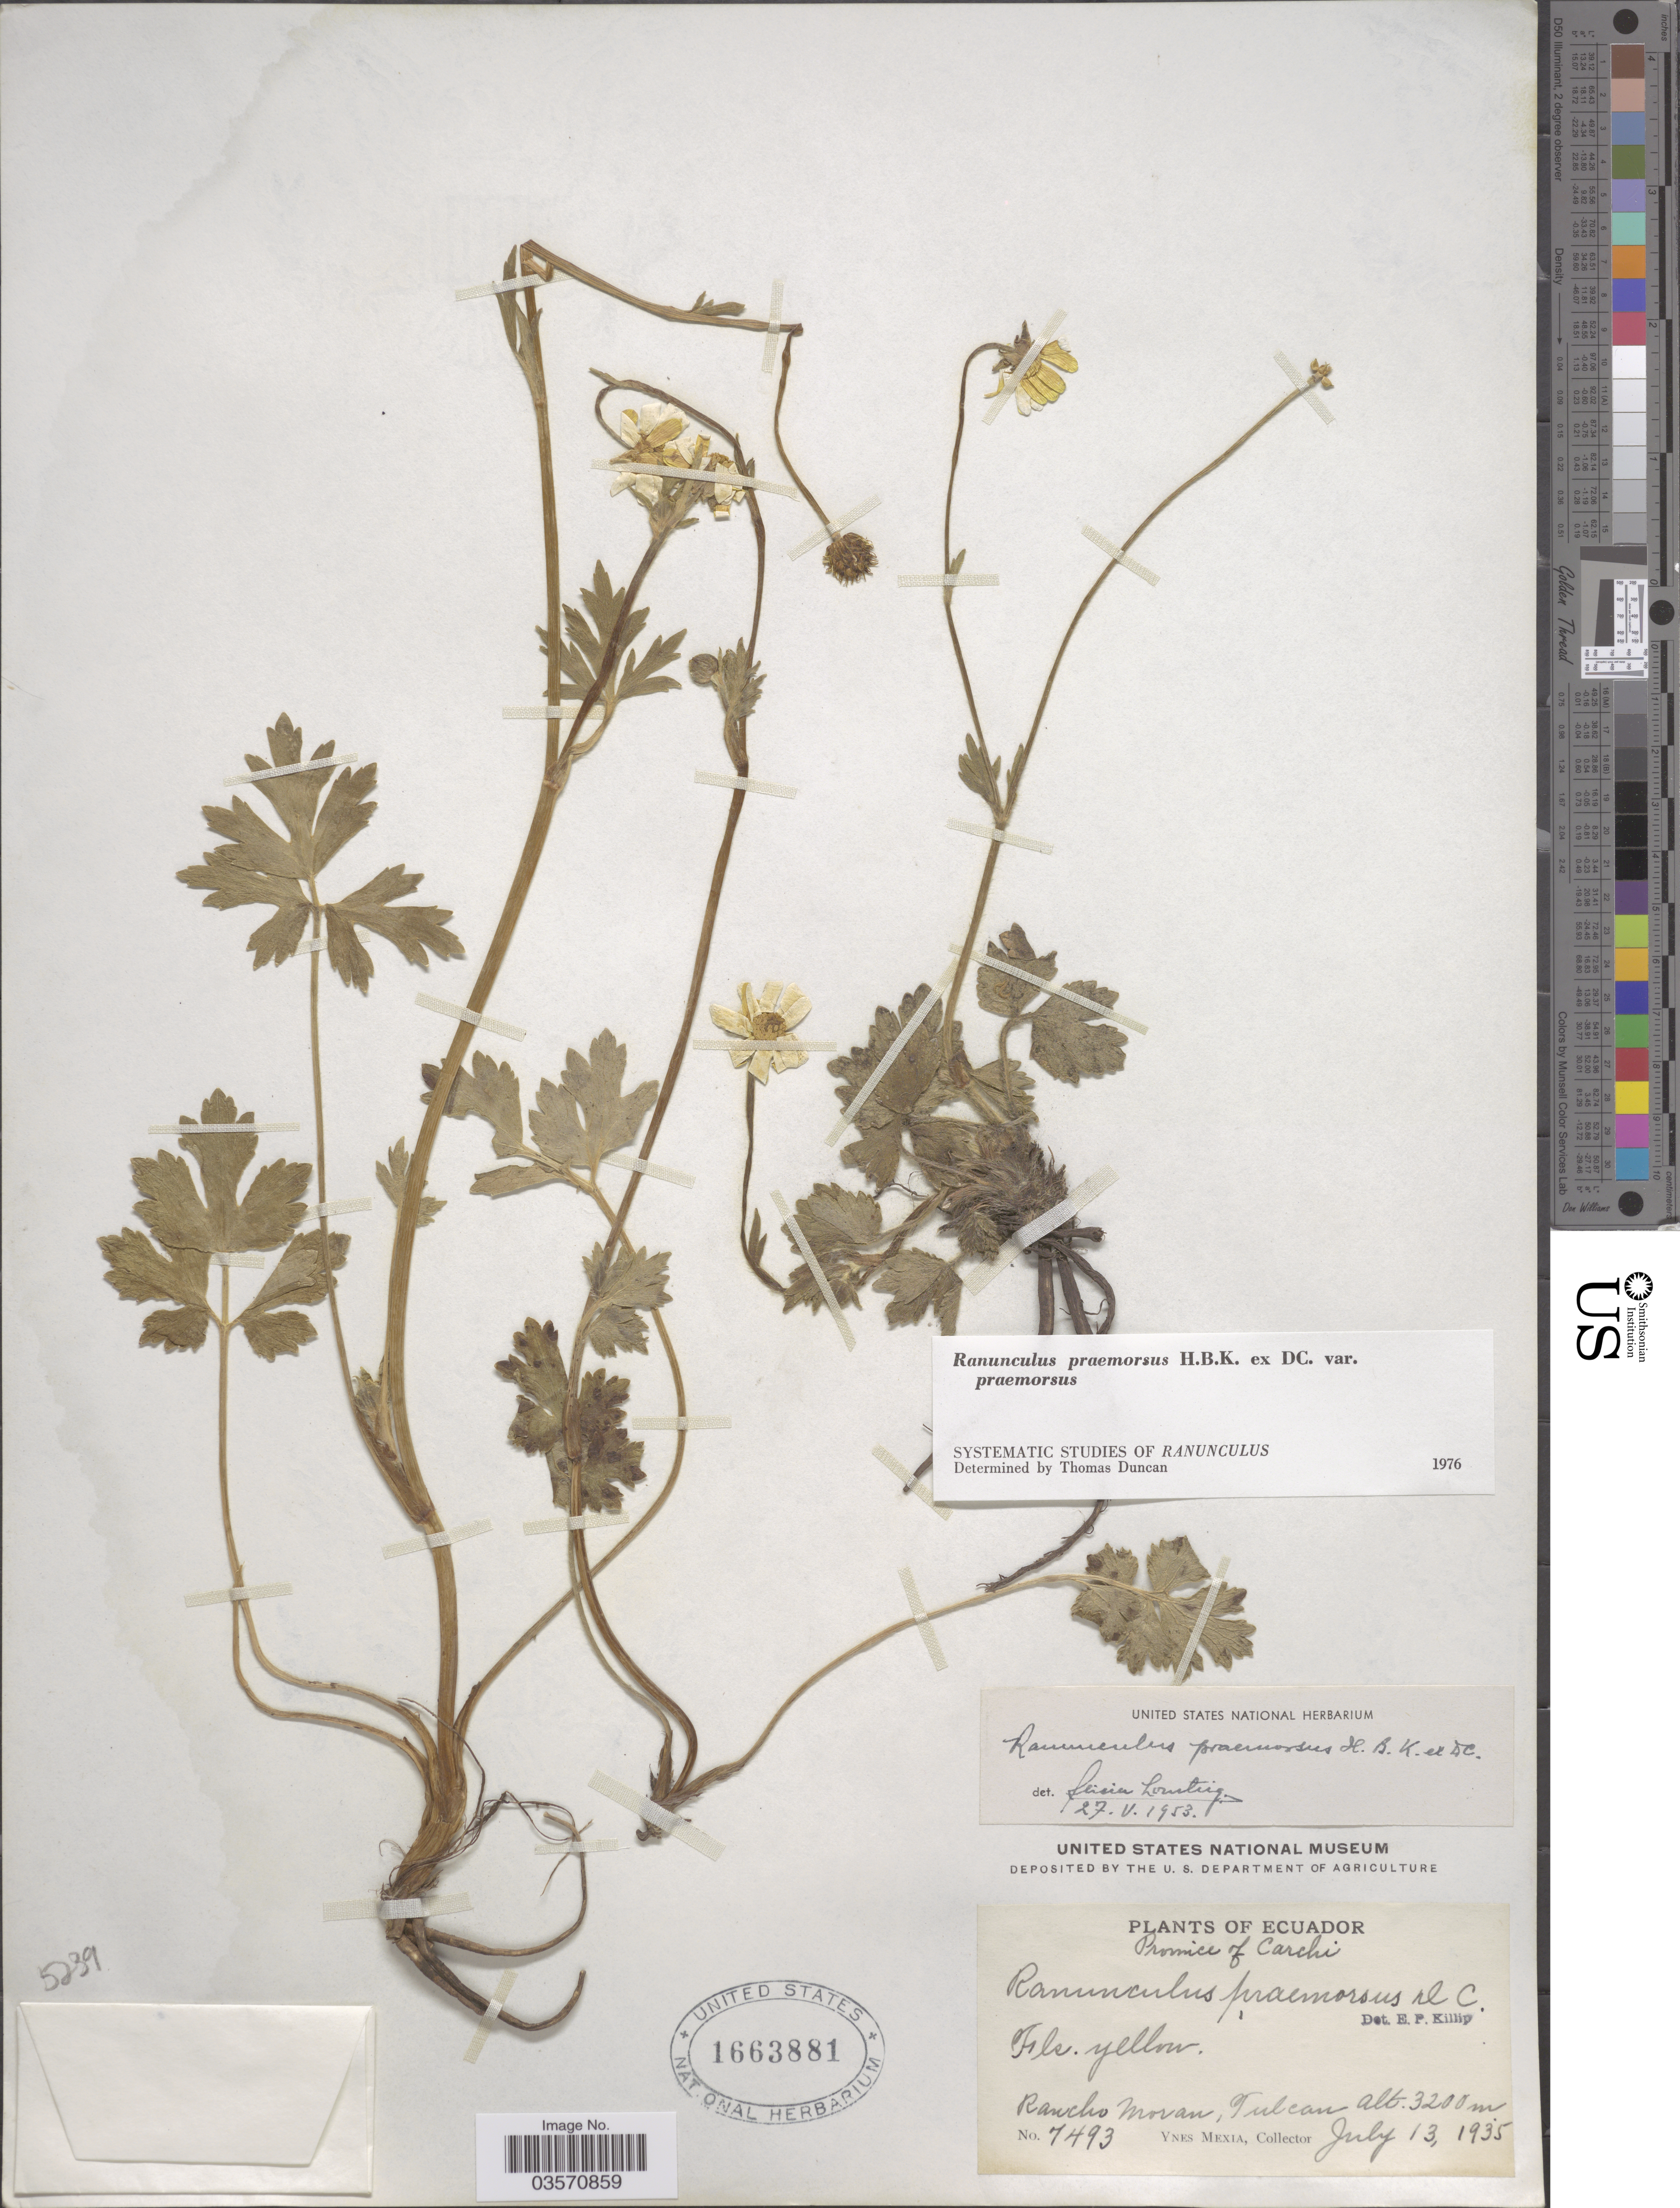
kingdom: Plantae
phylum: Tracheophyta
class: Magnoliopsida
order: Ranunculales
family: Ranunculaceae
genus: Ranunculus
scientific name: Ranunculus praemorsus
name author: Kunth ex DC.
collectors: Y. Mexia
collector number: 7493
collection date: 1935-07-13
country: Ecuador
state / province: Carchi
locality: Rancho Moran, Tulcan.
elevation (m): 3200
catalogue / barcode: US 1663881